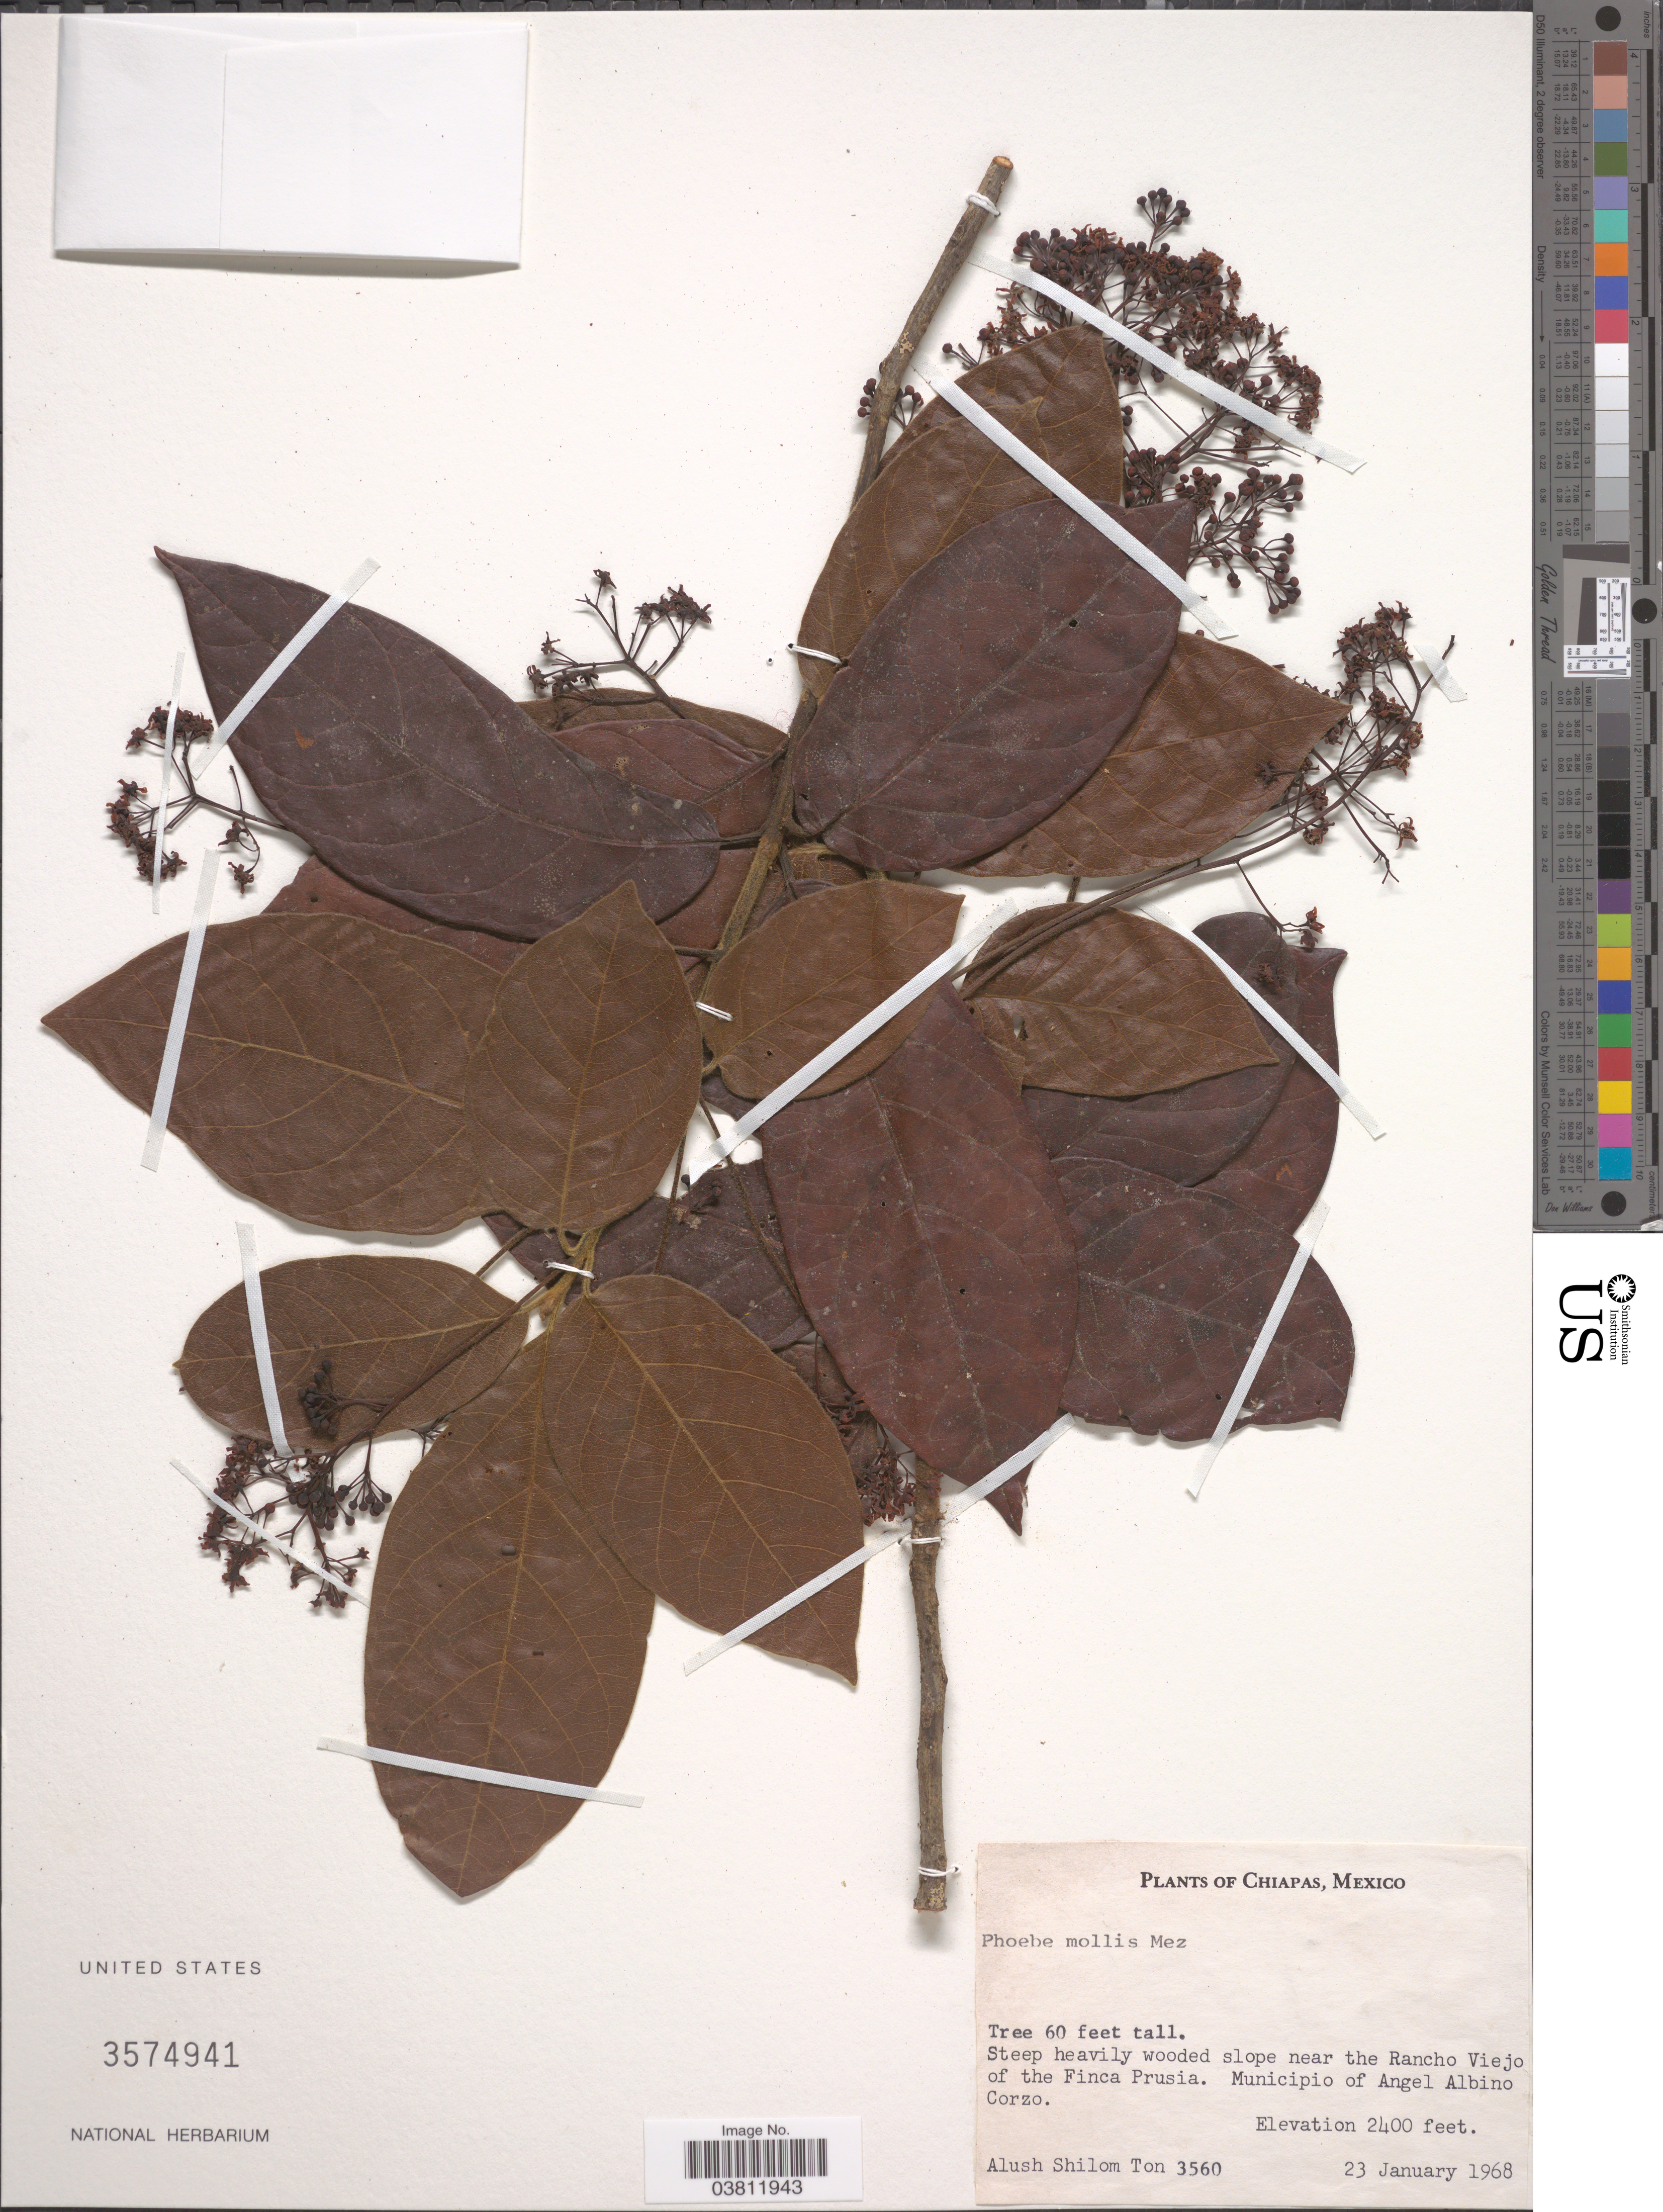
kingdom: Plantae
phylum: Tracheophyta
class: Magnoliopsida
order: Laurales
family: Lauraceae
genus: Phoebe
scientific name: Phoebe mollis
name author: Mez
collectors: A. S. Ton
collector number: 3560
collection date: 1968-01-23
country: Mexico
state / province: Chiapas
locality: Steep heavily wooded slope near the Rancho Viejo of the Finca Prusia. Municipio of Angel Albino Corzo.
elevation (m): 732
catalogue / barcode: US 3574941